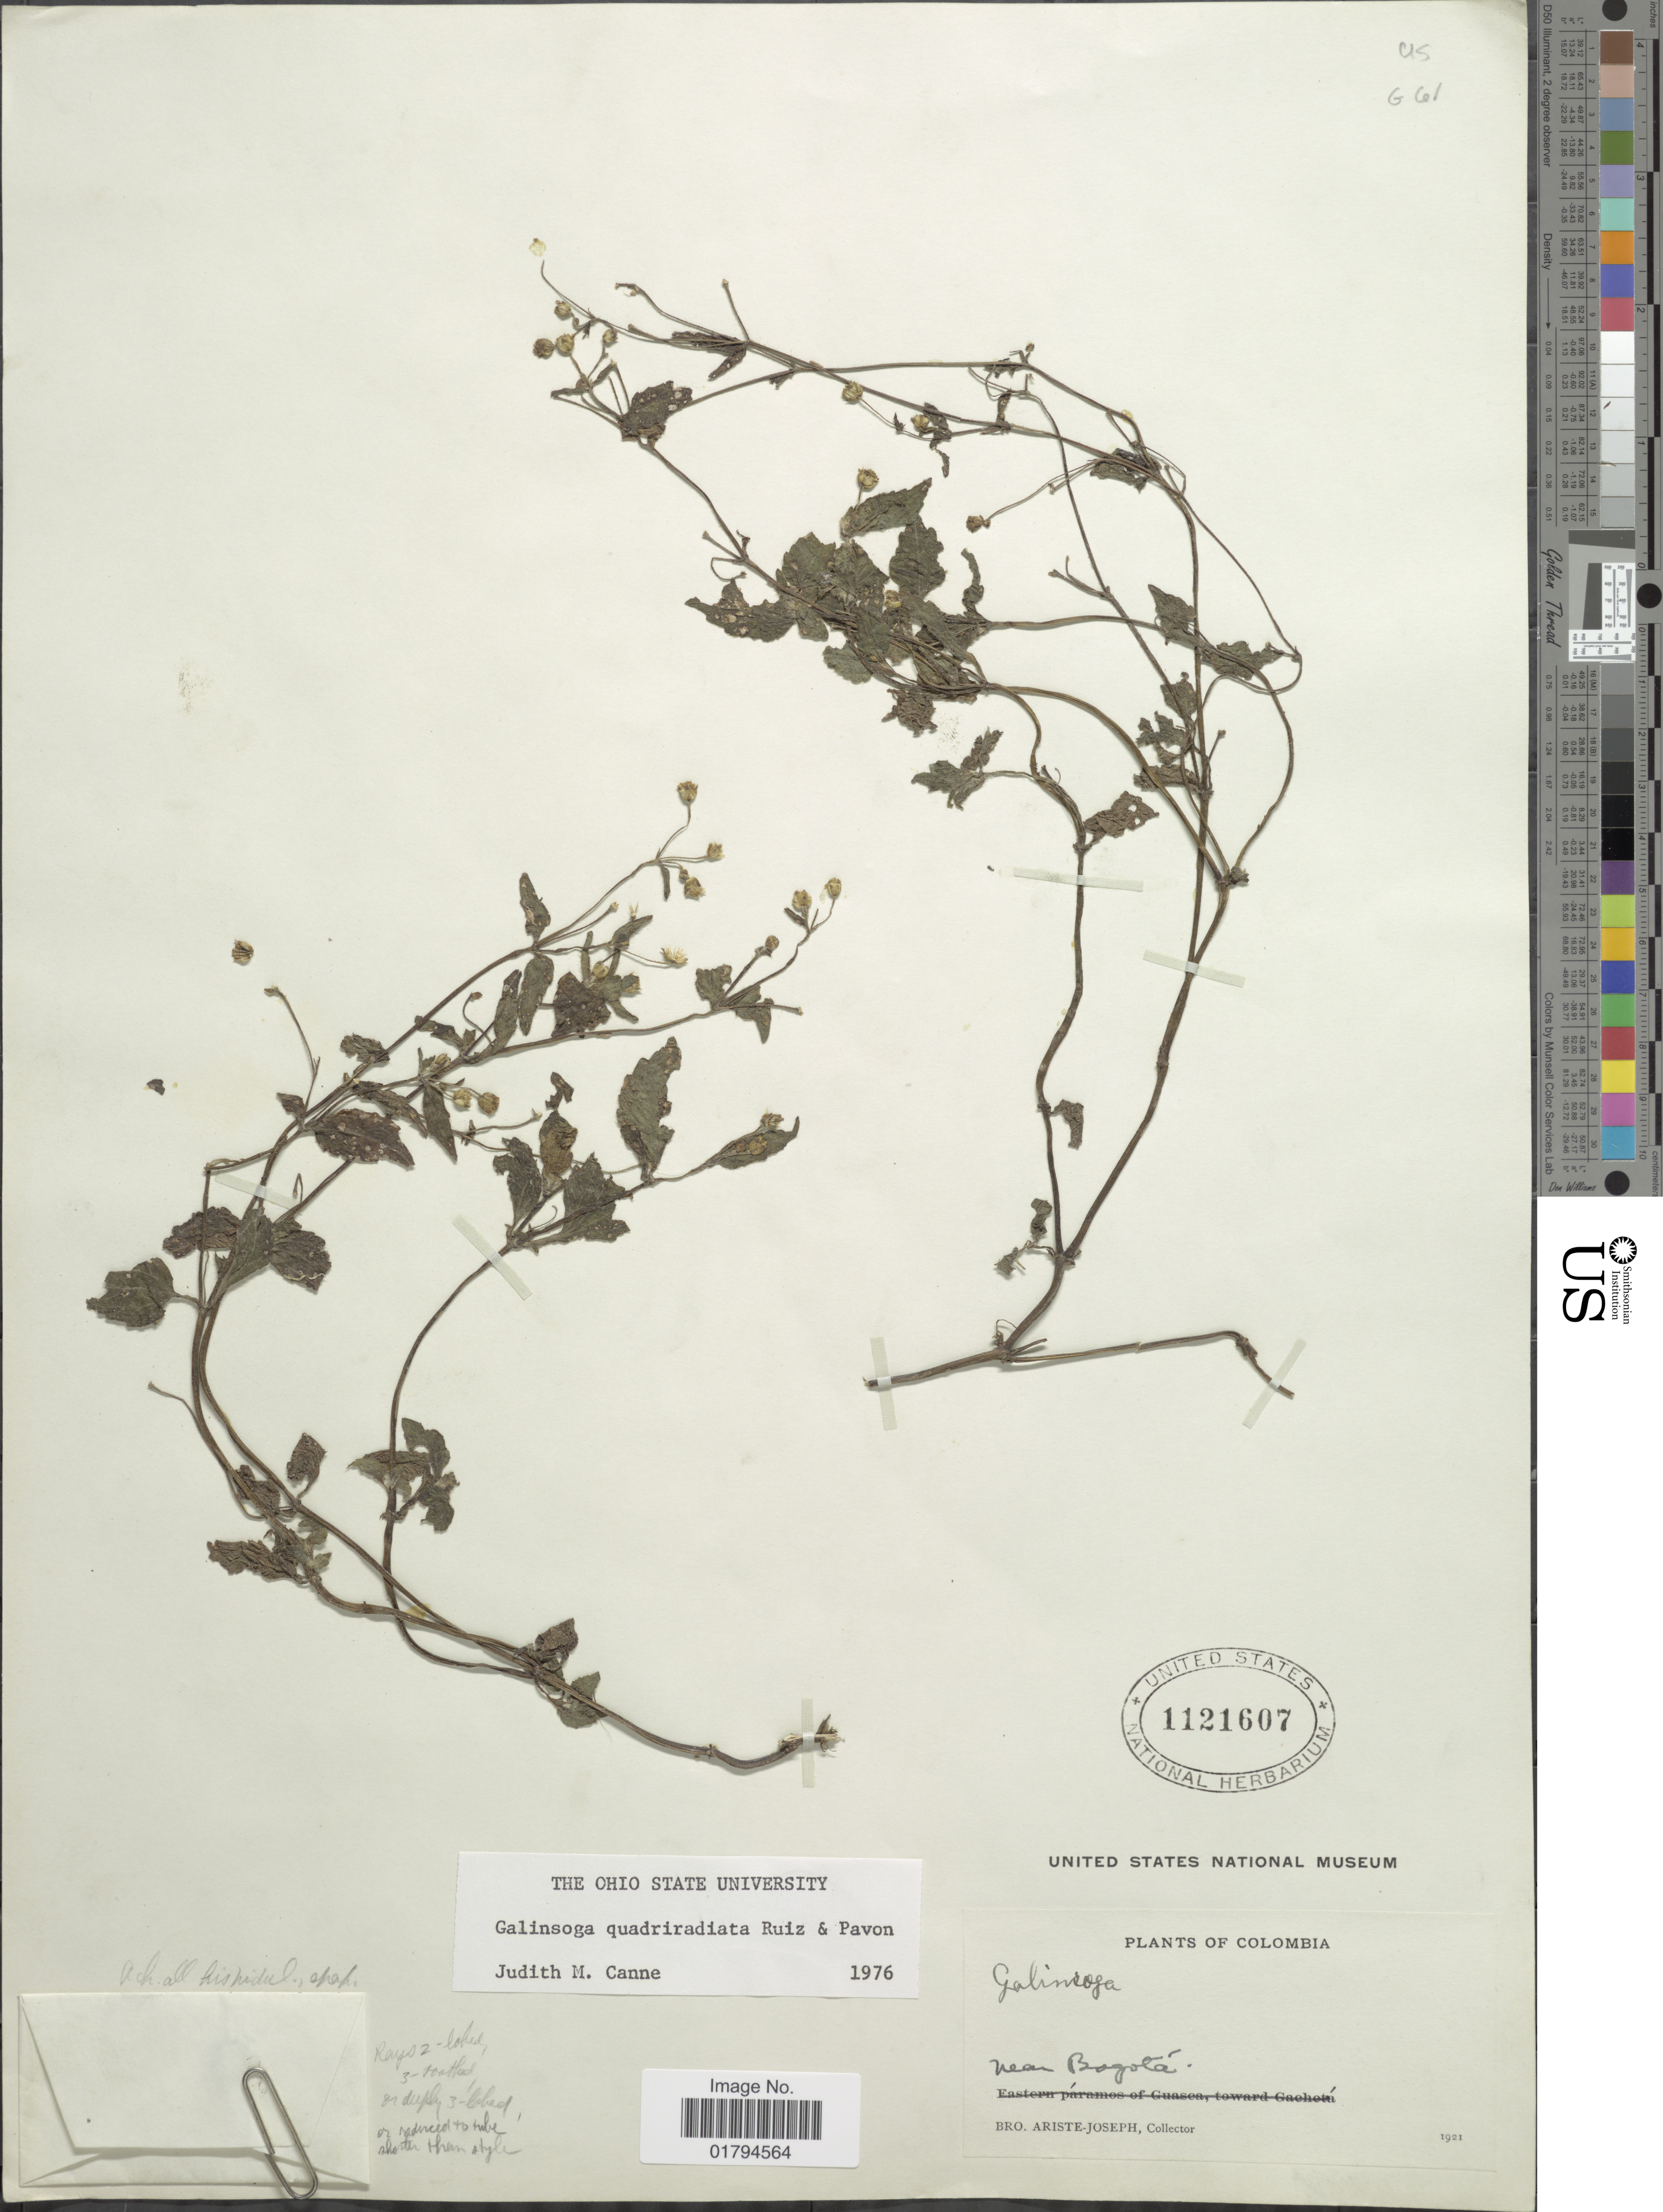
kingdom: Plantae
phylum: Tracheophyta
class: Magnoliopsida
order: Asterales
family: Asteraceae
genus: Galinsoga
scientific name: Galinsoga quadriradiata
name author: Ruiz & Pav.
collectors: Bro. Ariste-Joseph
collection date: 1921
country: Colombia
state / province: Bogota D.C.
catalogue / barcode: US 1121607